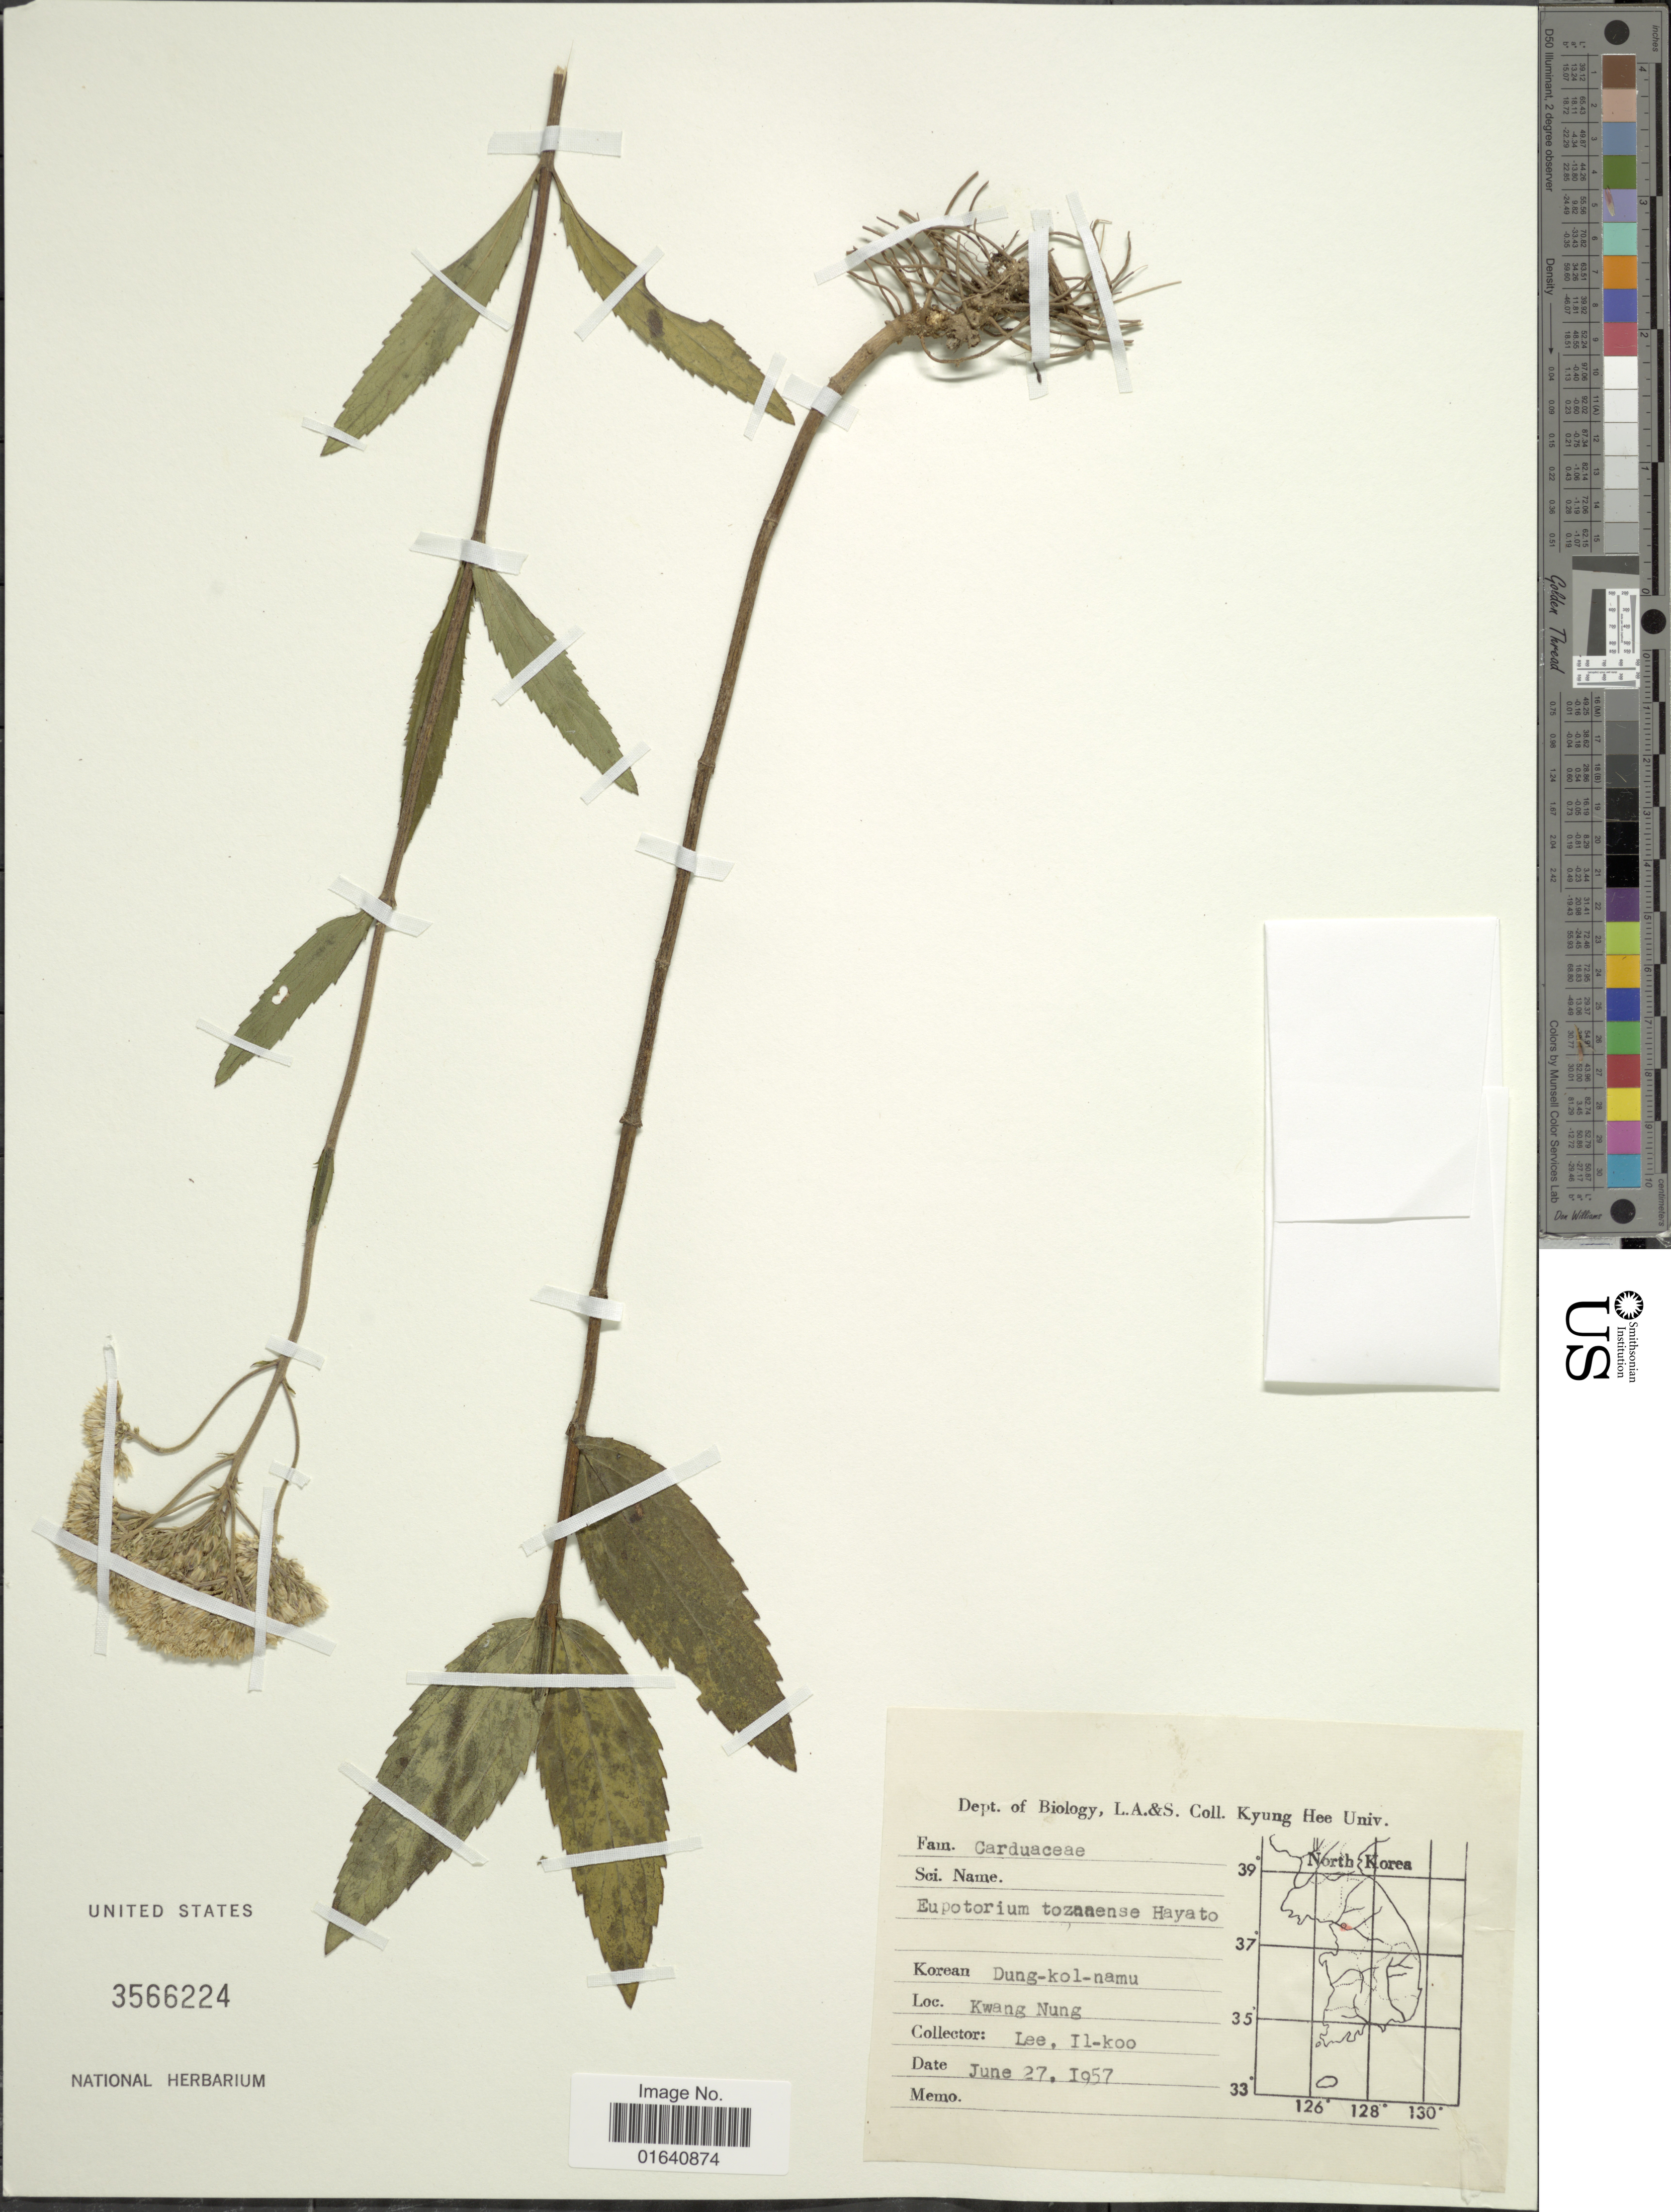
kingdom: Plantae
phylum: Tracheophyta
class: Magnoliopsida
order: Asterales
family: Asteraceae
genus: Eupatorium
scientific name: Eupatorium tozanense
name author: Hayata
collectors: Il-Ko Lee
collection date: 1957-06-27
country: North Korea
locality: Korean Dung-ko;-namu, Kwang Nung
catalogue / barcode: US 3566224